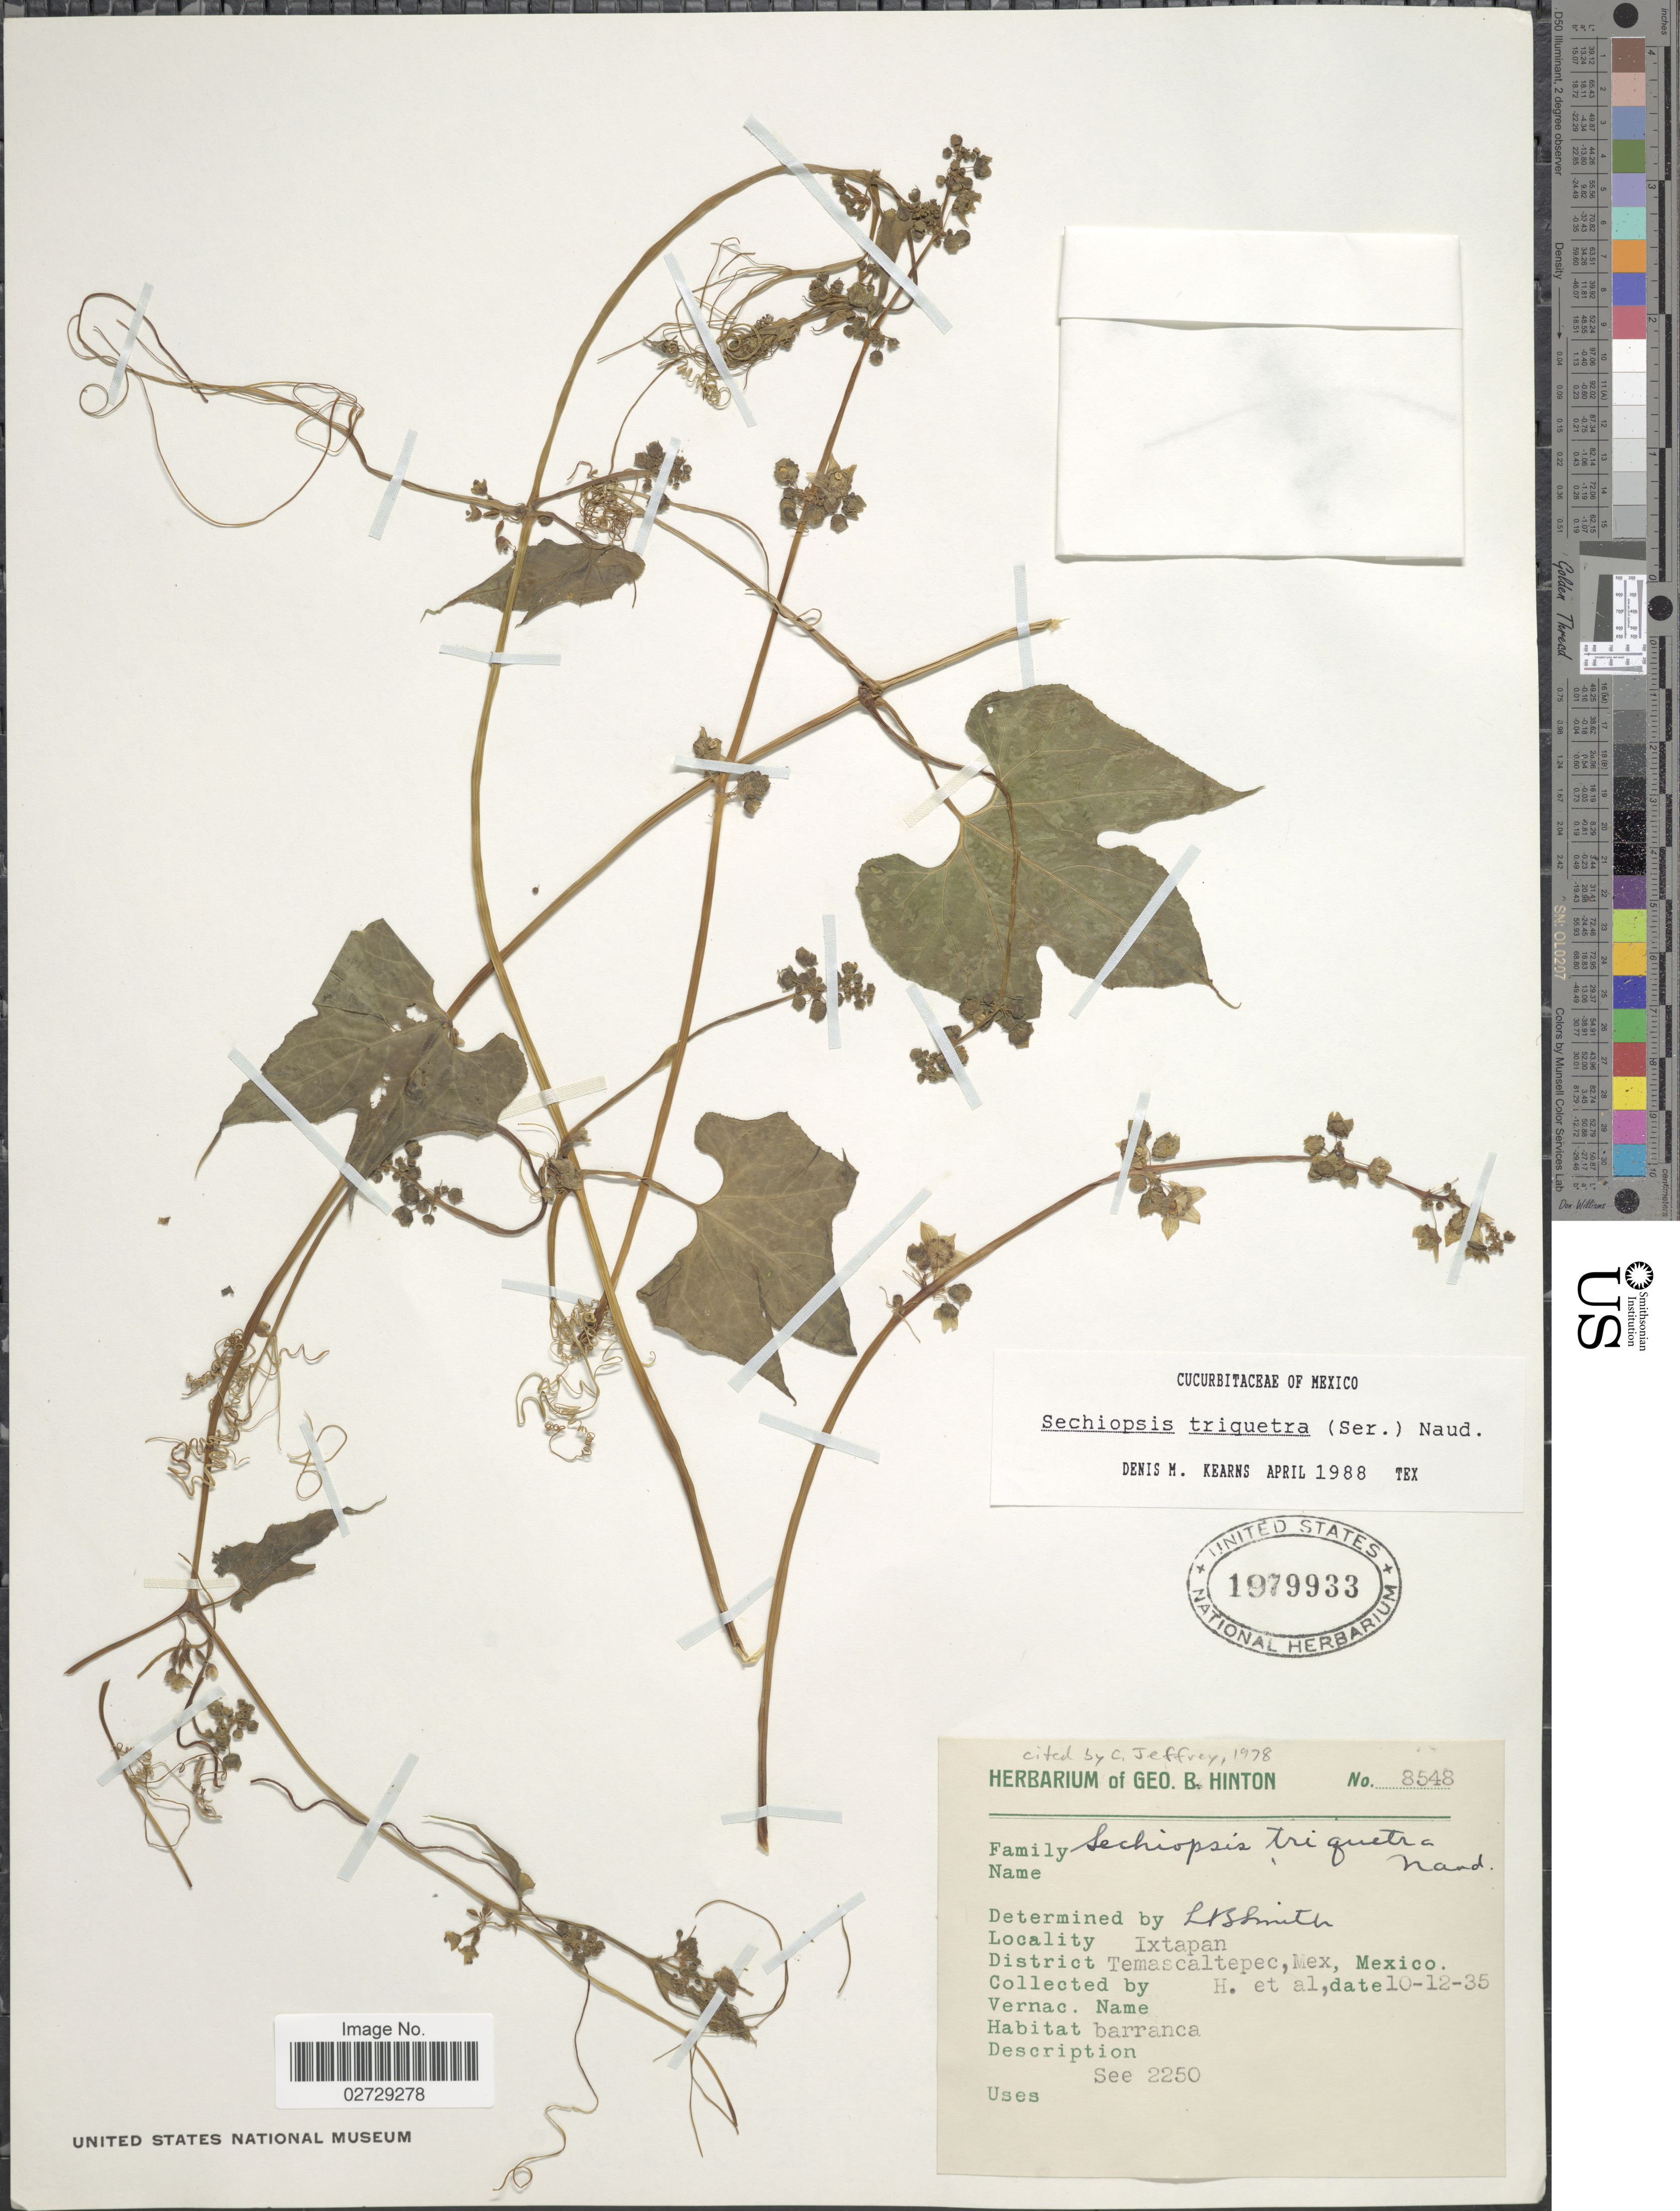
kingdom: Plantae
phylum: Tracheophyta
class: Magnoliopsida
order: Cucurbitales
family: Cucurbitaceae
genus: Sechiopsis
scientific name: Sechiopsis triquetra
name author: (Moc. & Sessé ex Ser.) Naudin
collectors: G. B. Hinton & et al.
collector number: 8548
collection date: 1935-10-12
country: Mexico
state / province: México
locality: Ixtapan, District Temascaltepec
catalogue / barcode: US 1979933